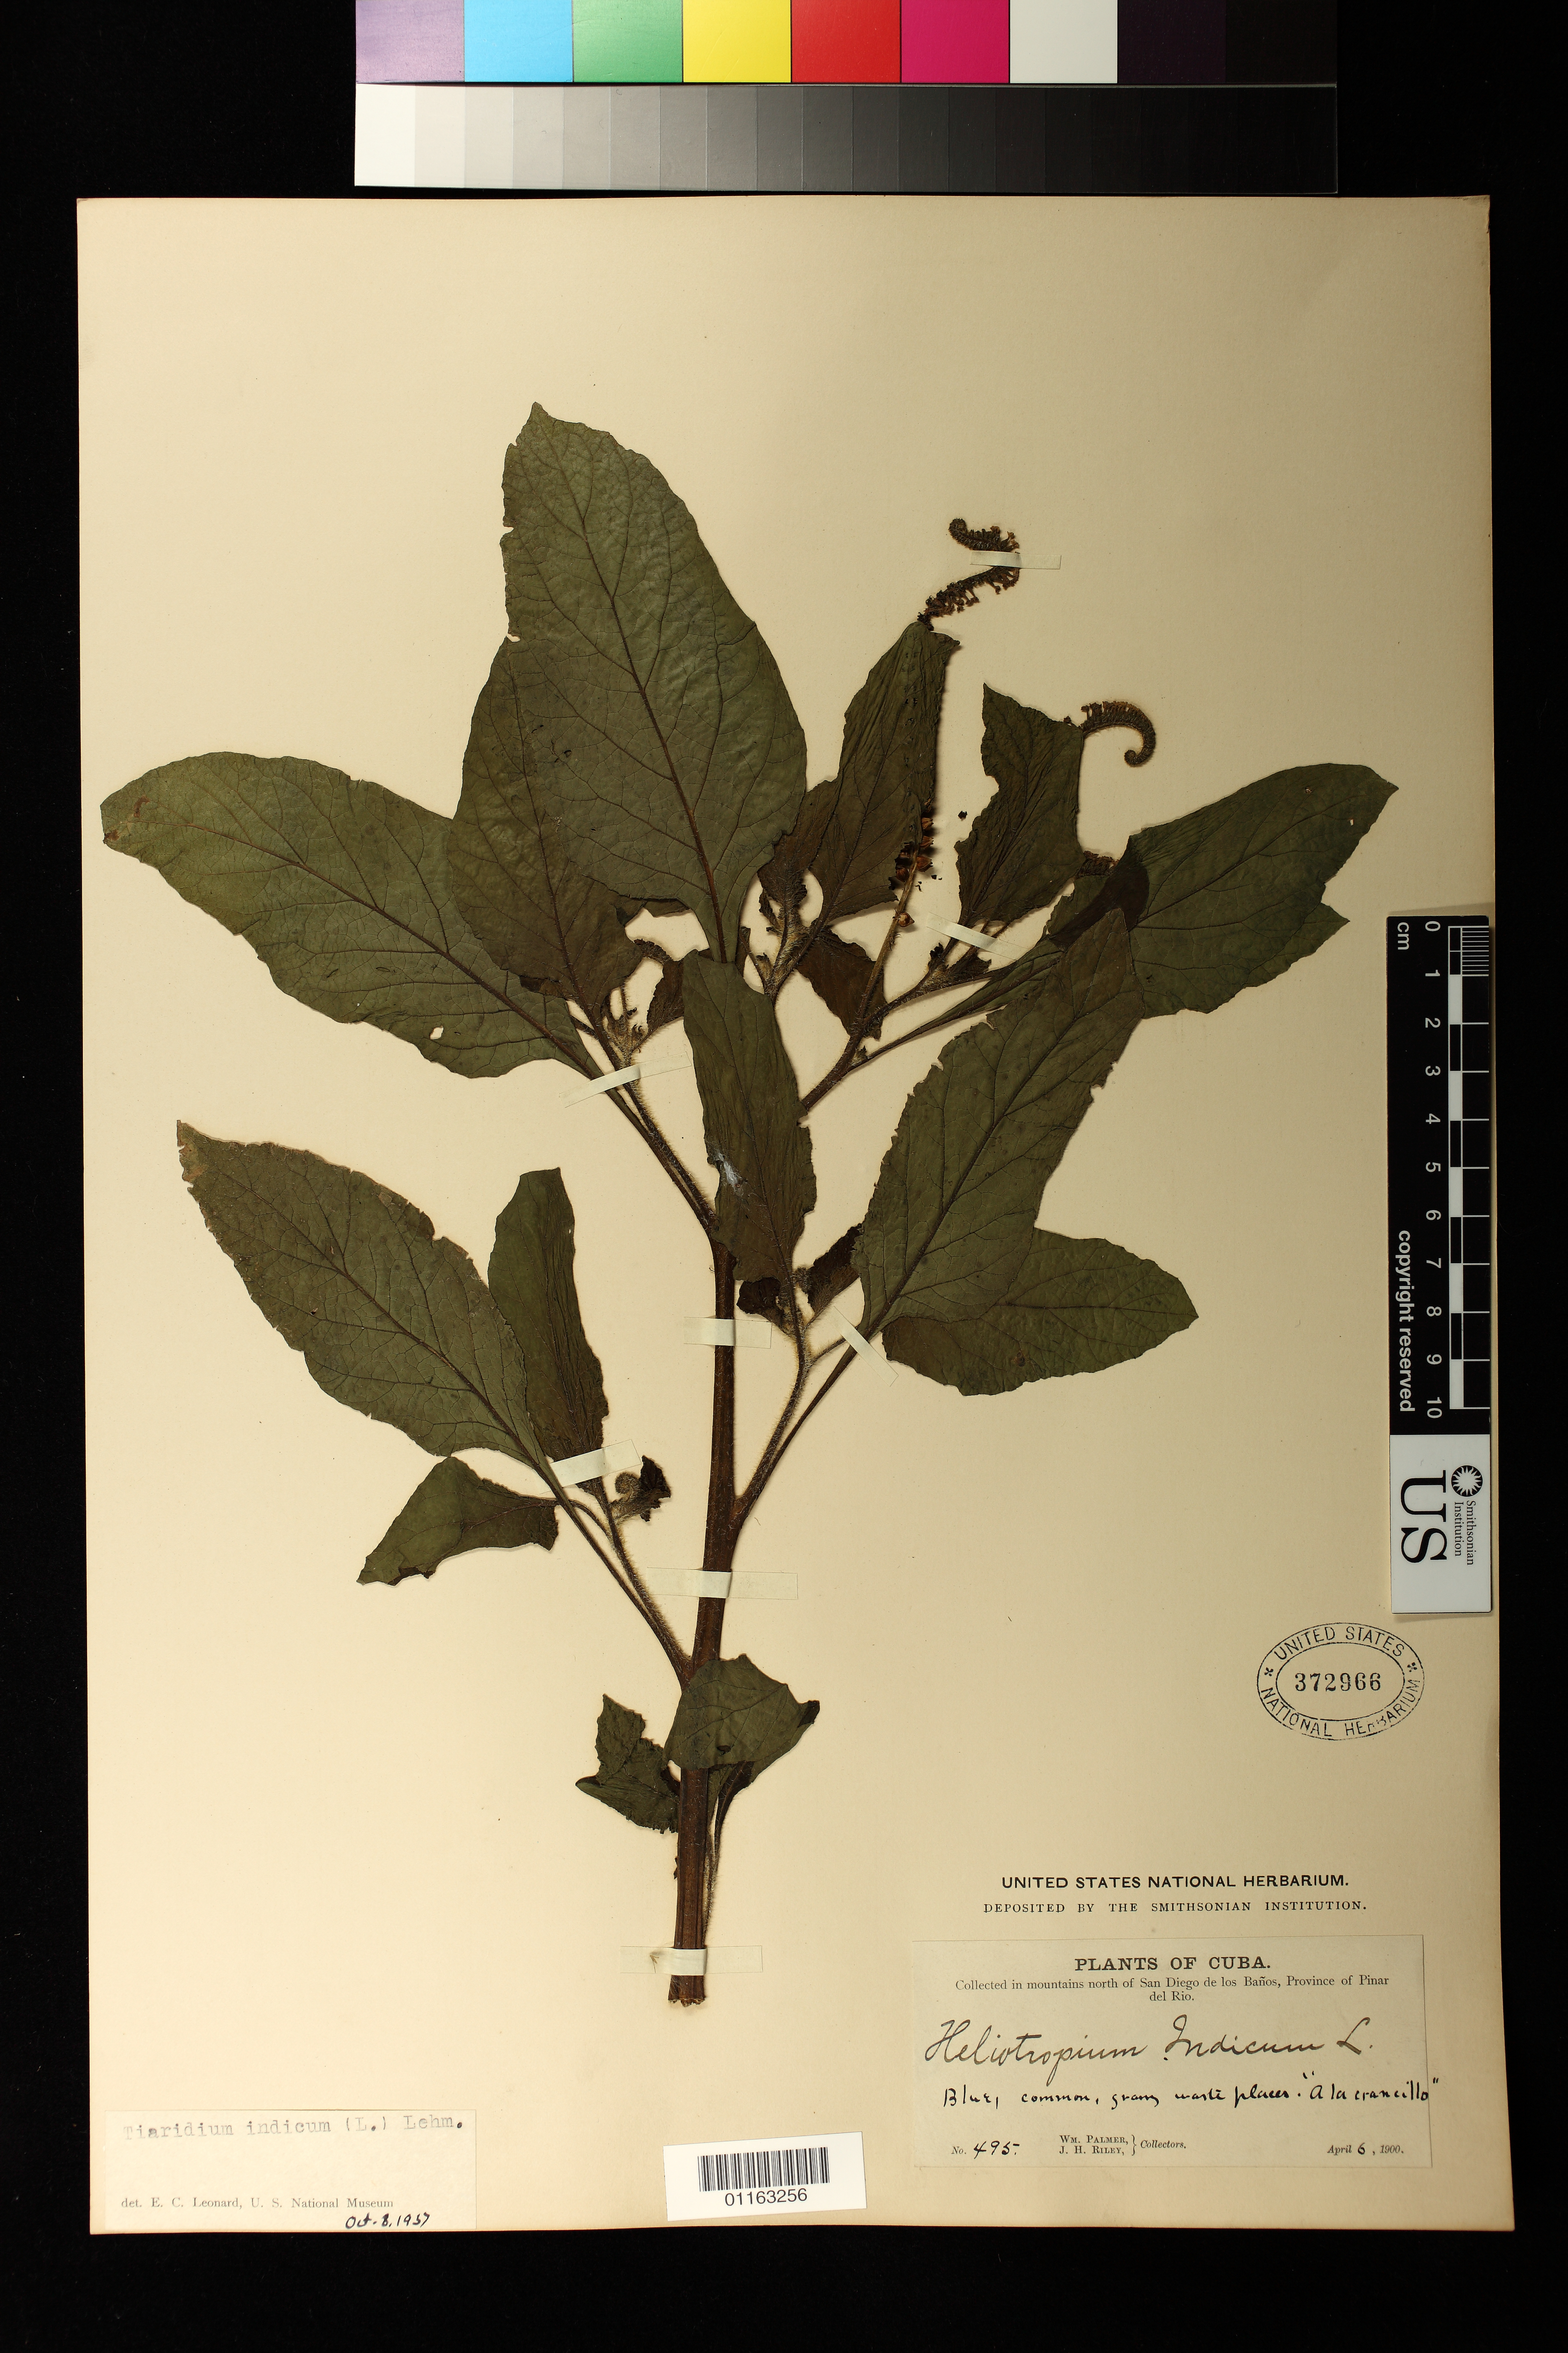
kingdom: Plantae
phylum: Tracheophyta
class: Magnoliopsida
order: Boraginales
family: Heliotropiaceae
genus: Heliotropium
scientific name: Heliotropium indicum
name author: L.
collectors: W. Palmer & J. H. Riley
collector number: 495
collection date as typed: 06 Apr 1900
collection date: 1900-04-06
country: Cuba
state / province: Pinar del Rio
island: Cuba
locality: mountains N of San Diego de los Banos; in waste places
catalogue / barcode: US 372966